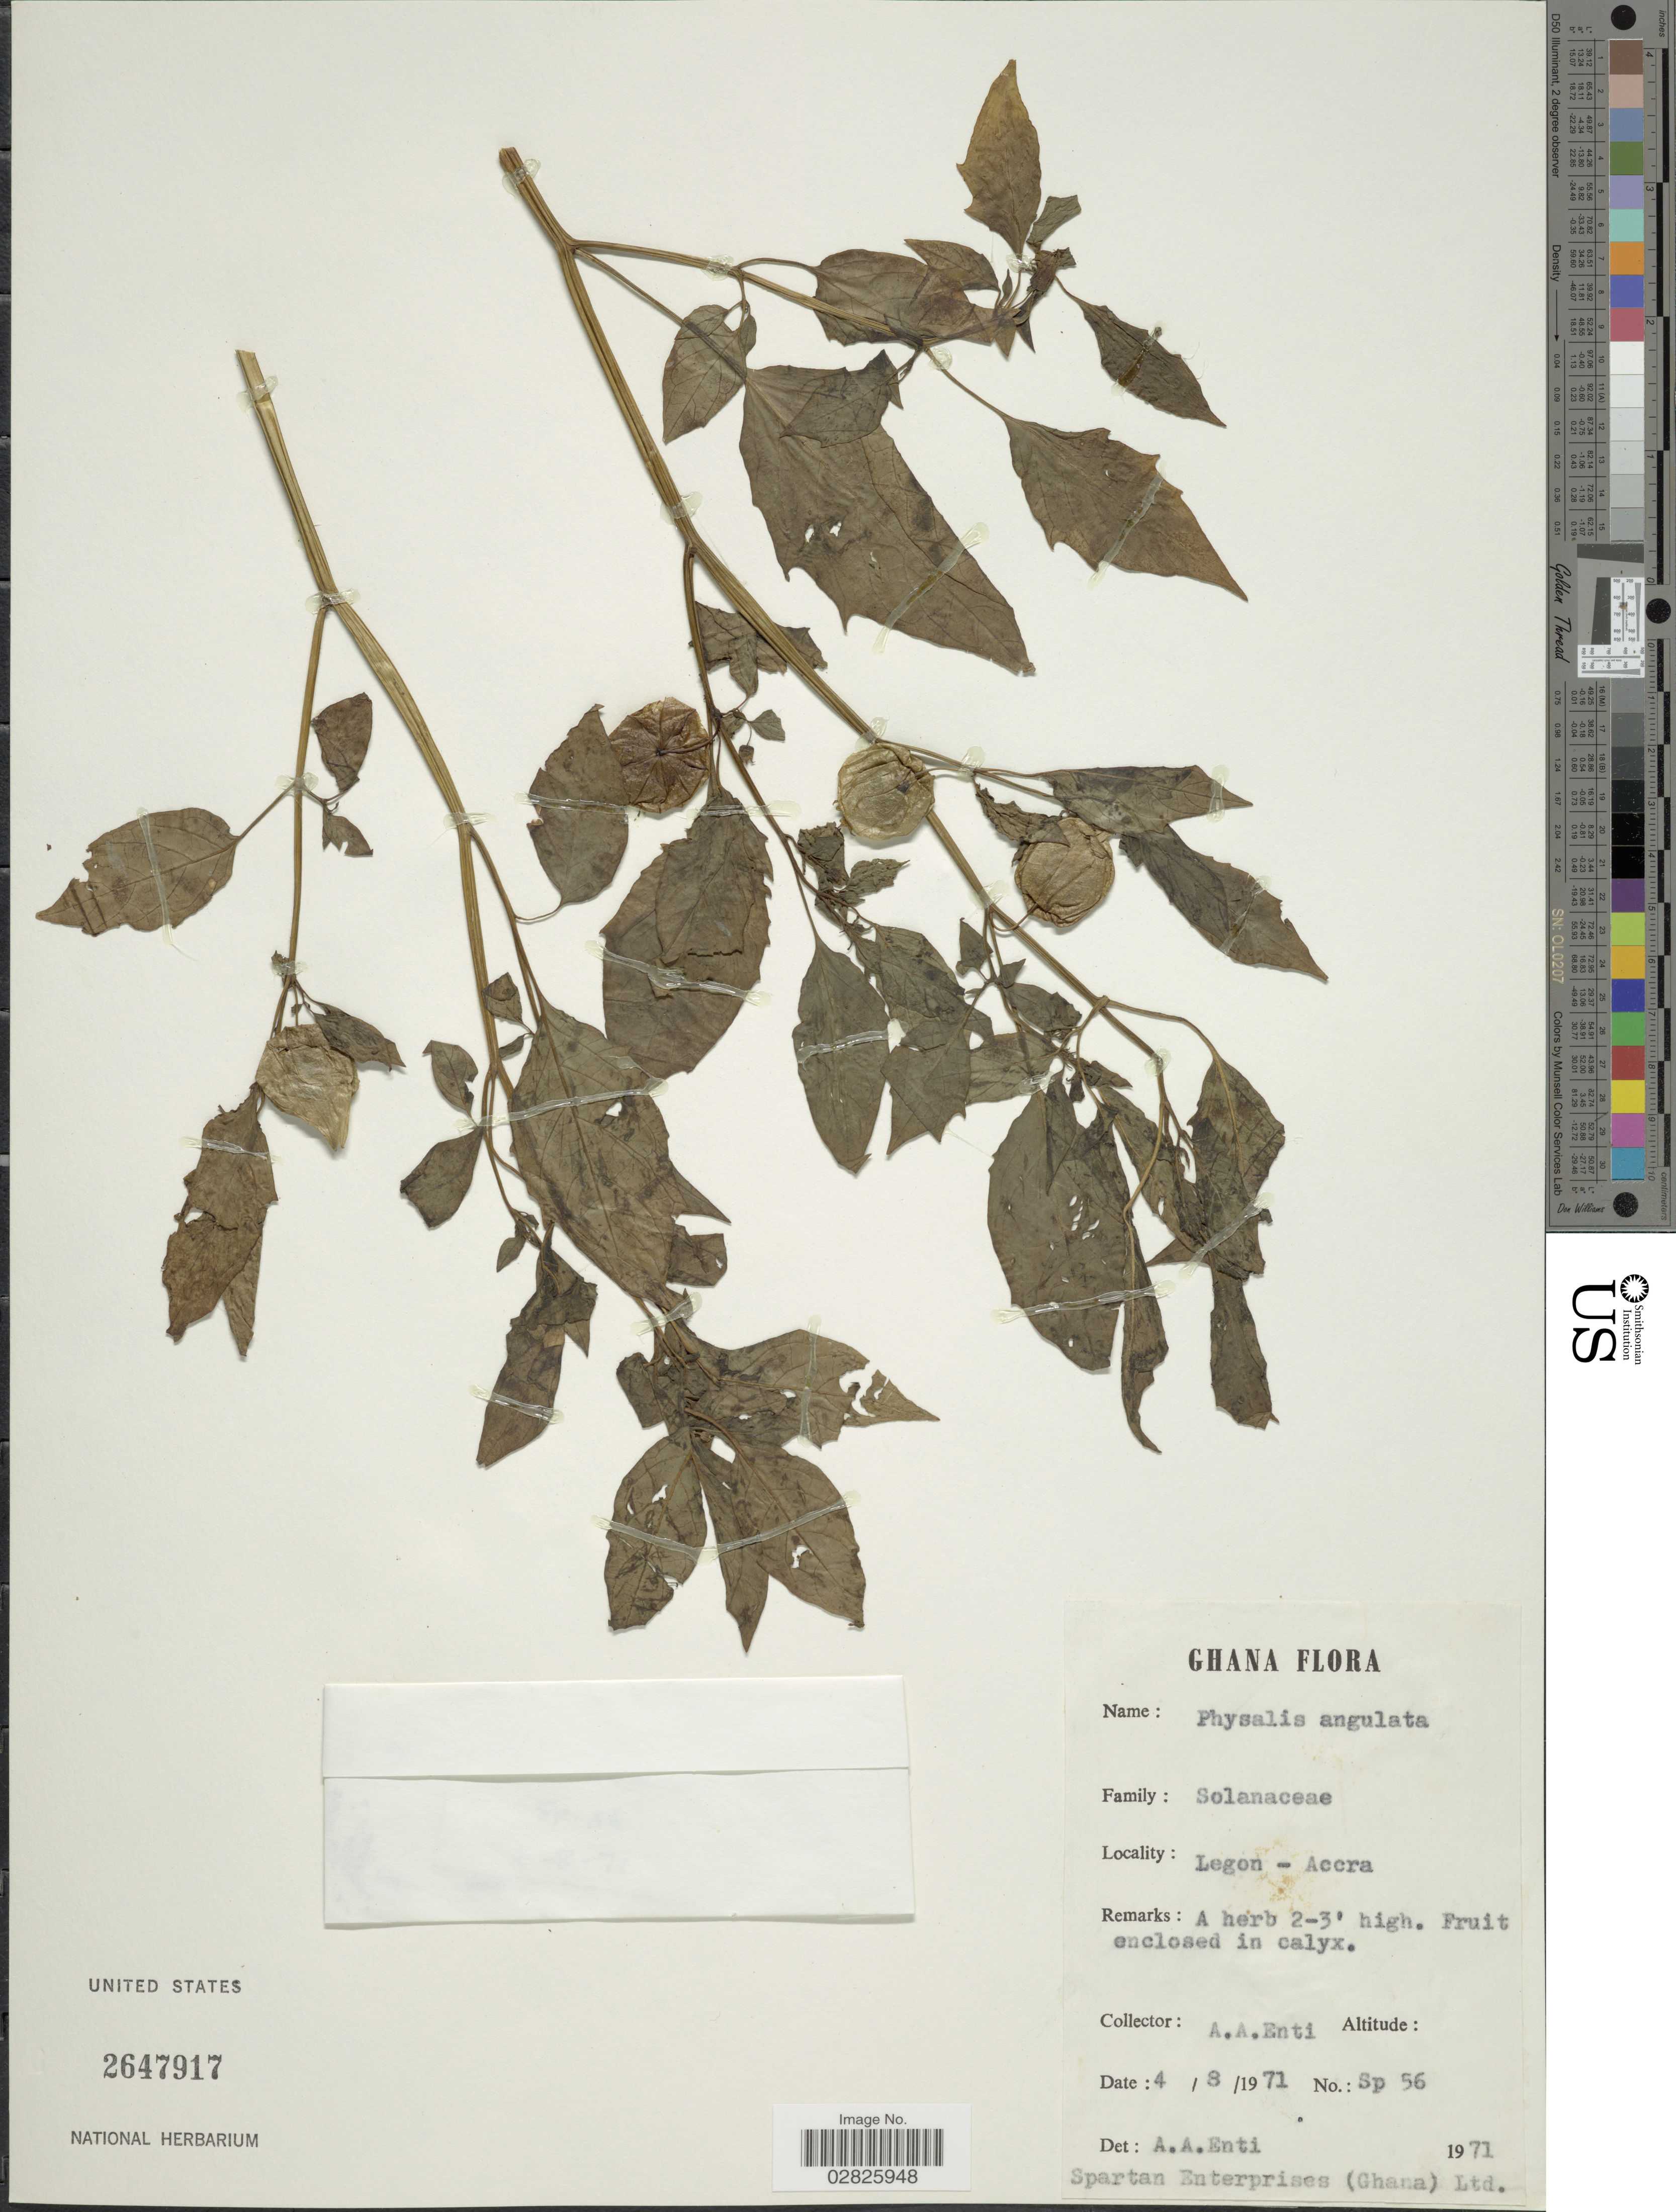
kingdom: Plantae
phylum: Tracheophyta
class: Magnoliopsida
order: Solanales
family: Solanaceae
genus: Physalis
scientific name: Physalis angulata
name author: L.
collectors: A. Enti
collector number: Sp56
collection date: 1971-08-04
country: Ghana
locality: Legon - Accra.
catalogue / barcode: US 2647917